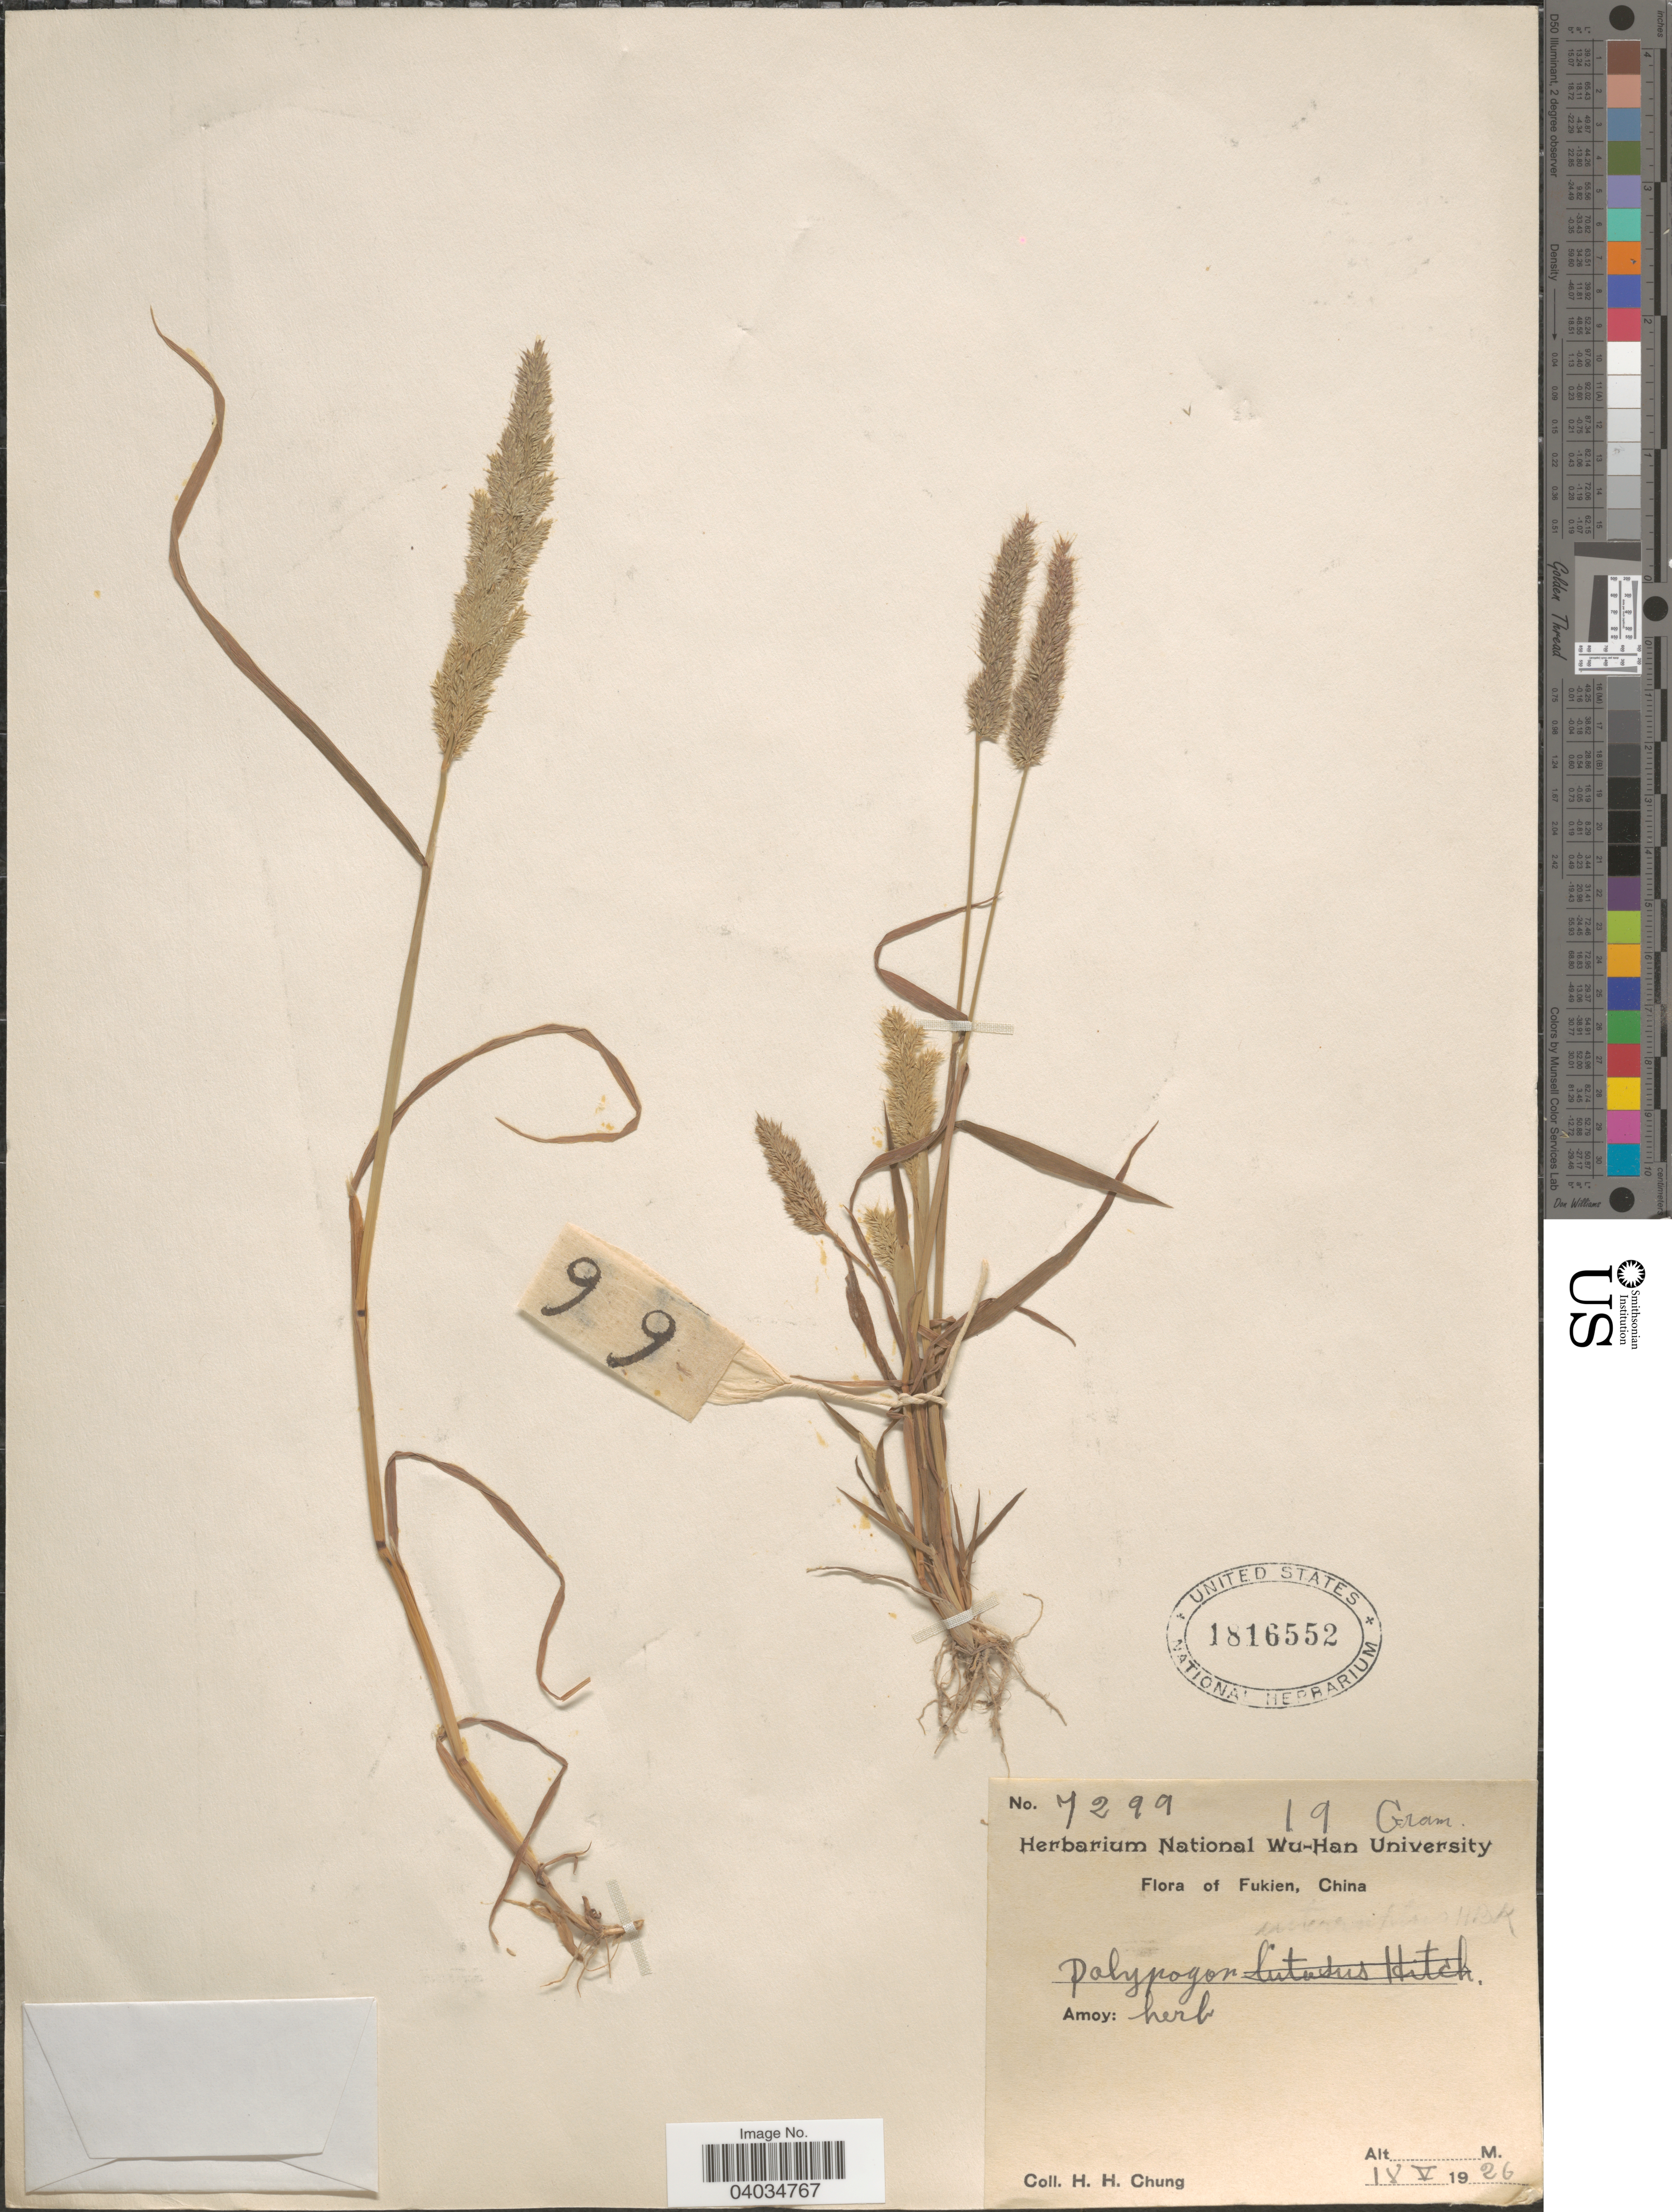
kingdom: Plantae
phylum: Tracheophyta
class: Liliopsida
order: Poales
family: Poaceae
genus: Polypogon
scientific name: Polypogon sp.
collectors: H. Chung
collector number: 7299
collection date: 1926-05-18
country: China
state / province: Fujian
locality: Fukien. Amoy.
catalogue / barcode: US 1816552